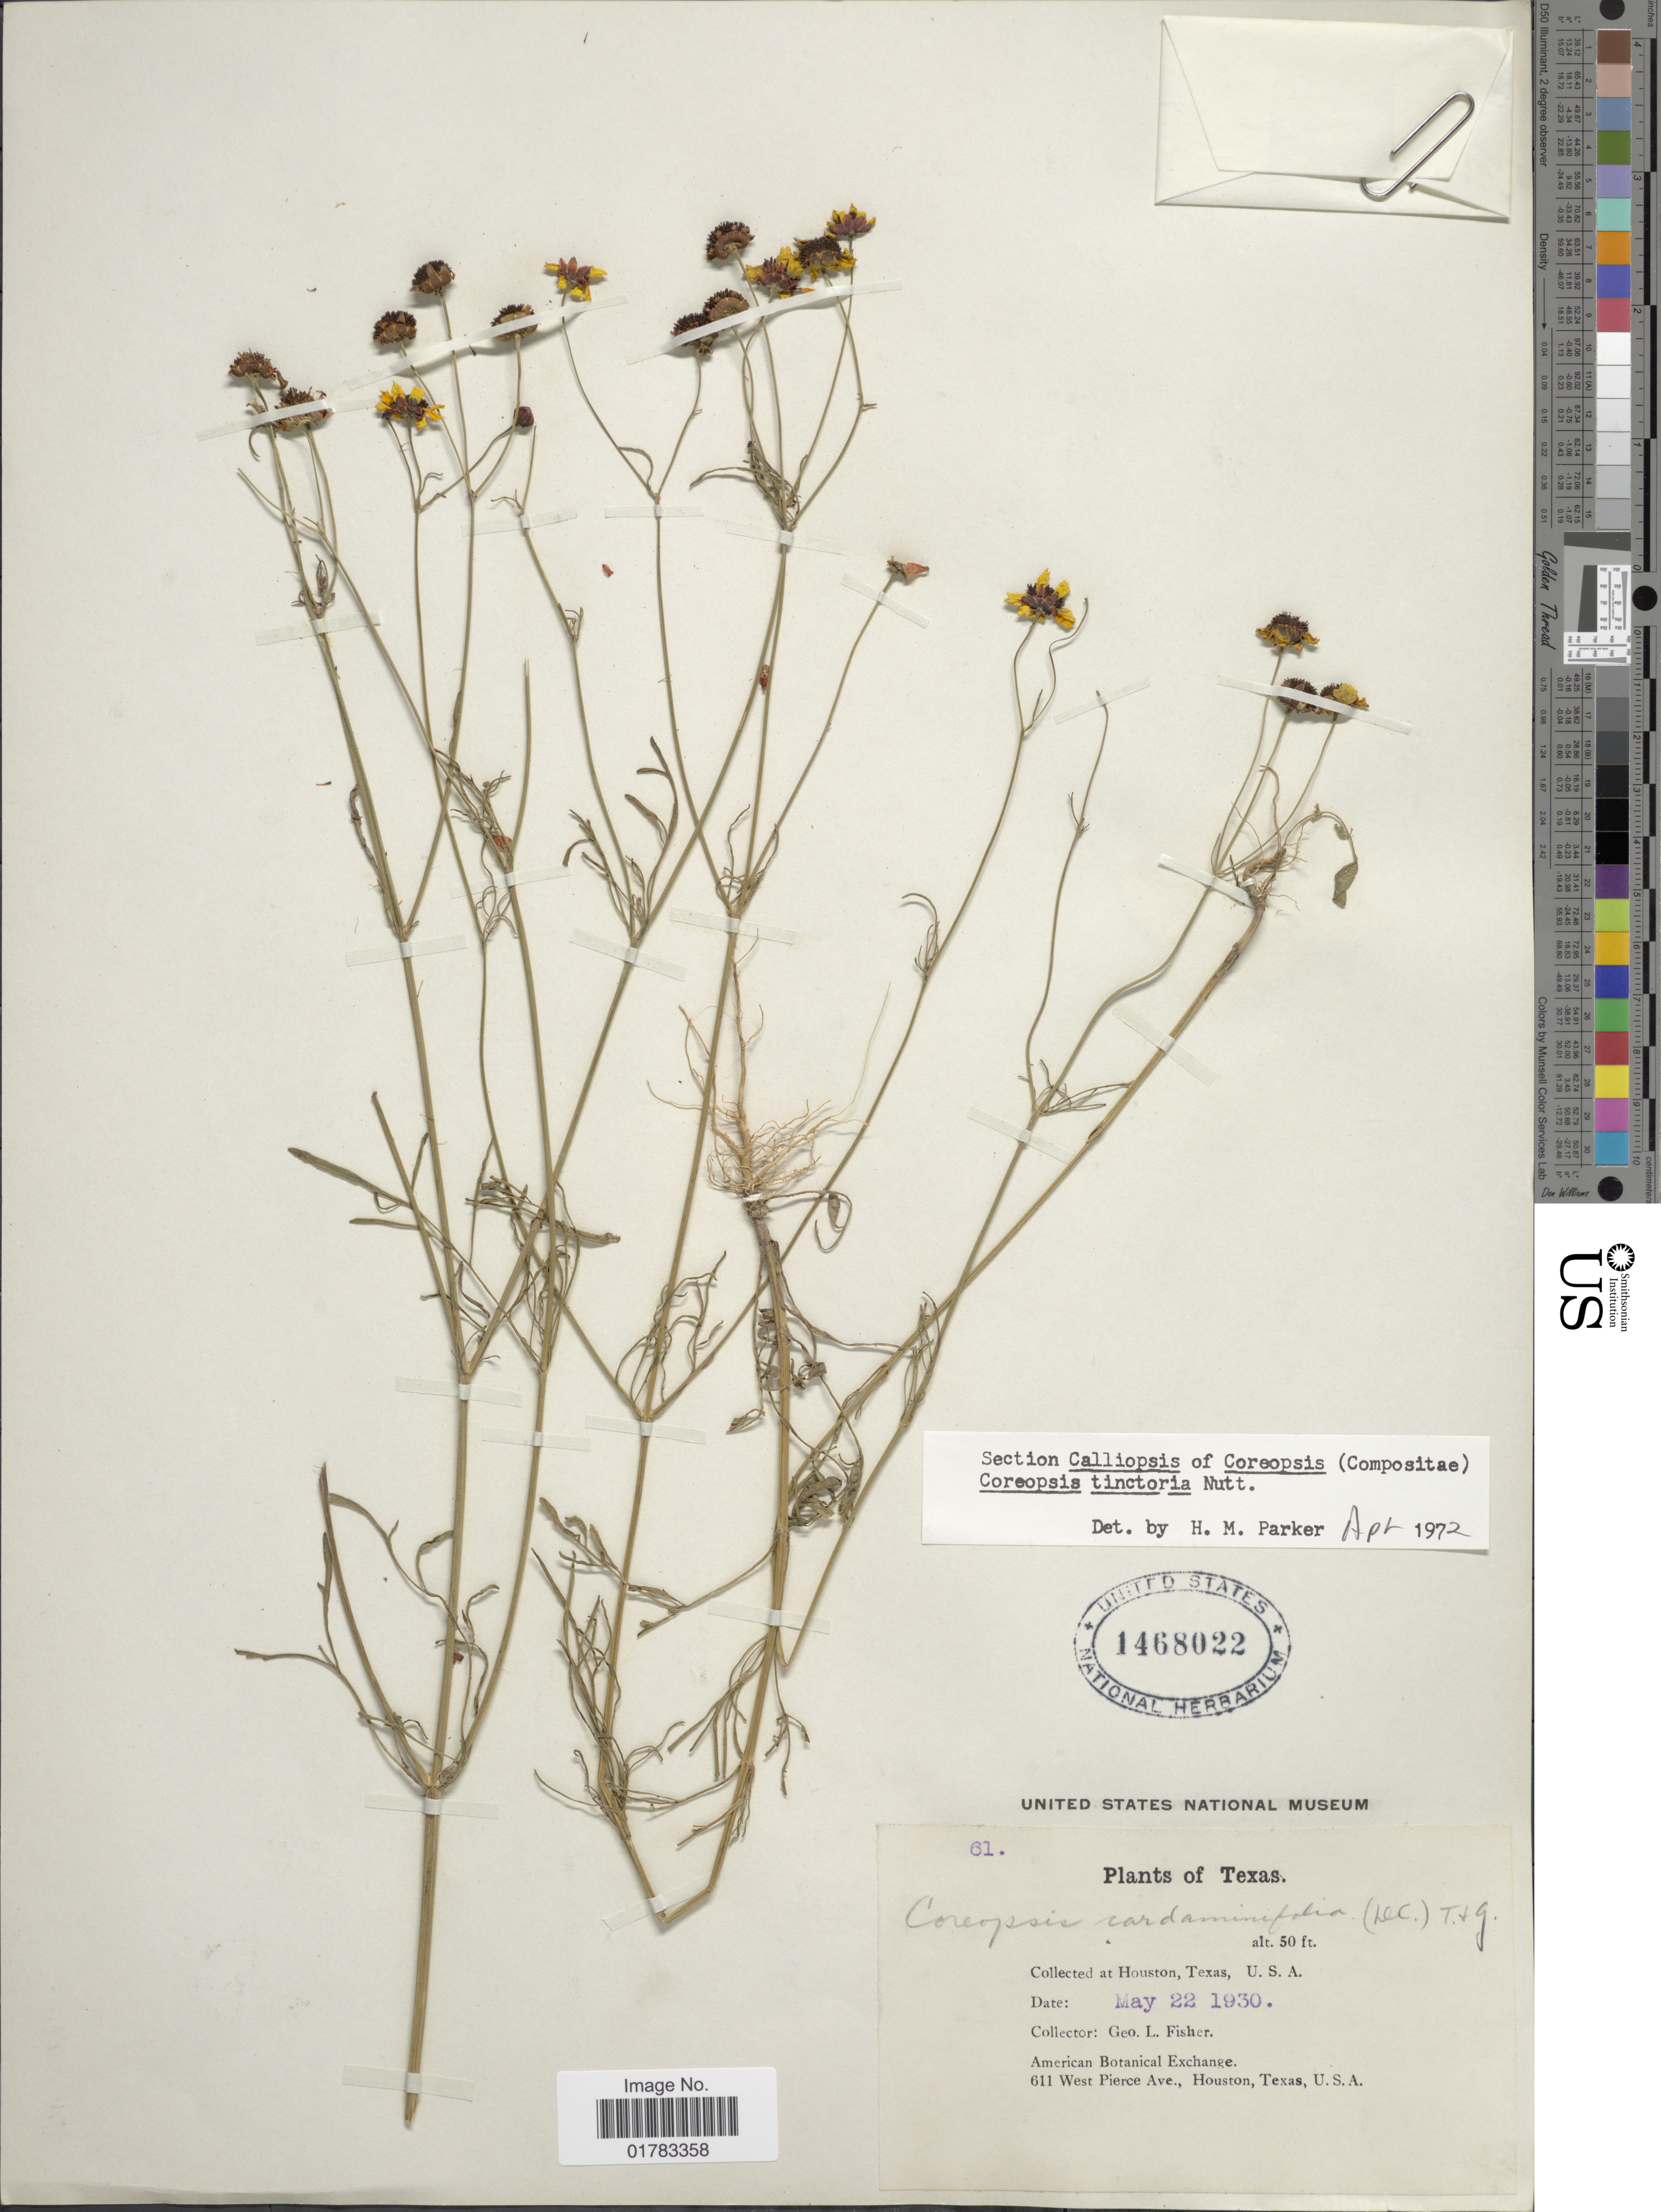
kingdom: Plantae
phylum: Tracheophyta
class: Magnoliopsida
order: Asterales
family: Asteraceae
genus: Coreopsis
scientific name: Coreopsis tinctoria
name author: Nutt.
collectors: G. L. Fisher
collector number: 61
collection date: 1930-05-22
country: United States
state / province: Texas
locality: Houston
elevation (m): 15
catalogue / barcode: US 1468022